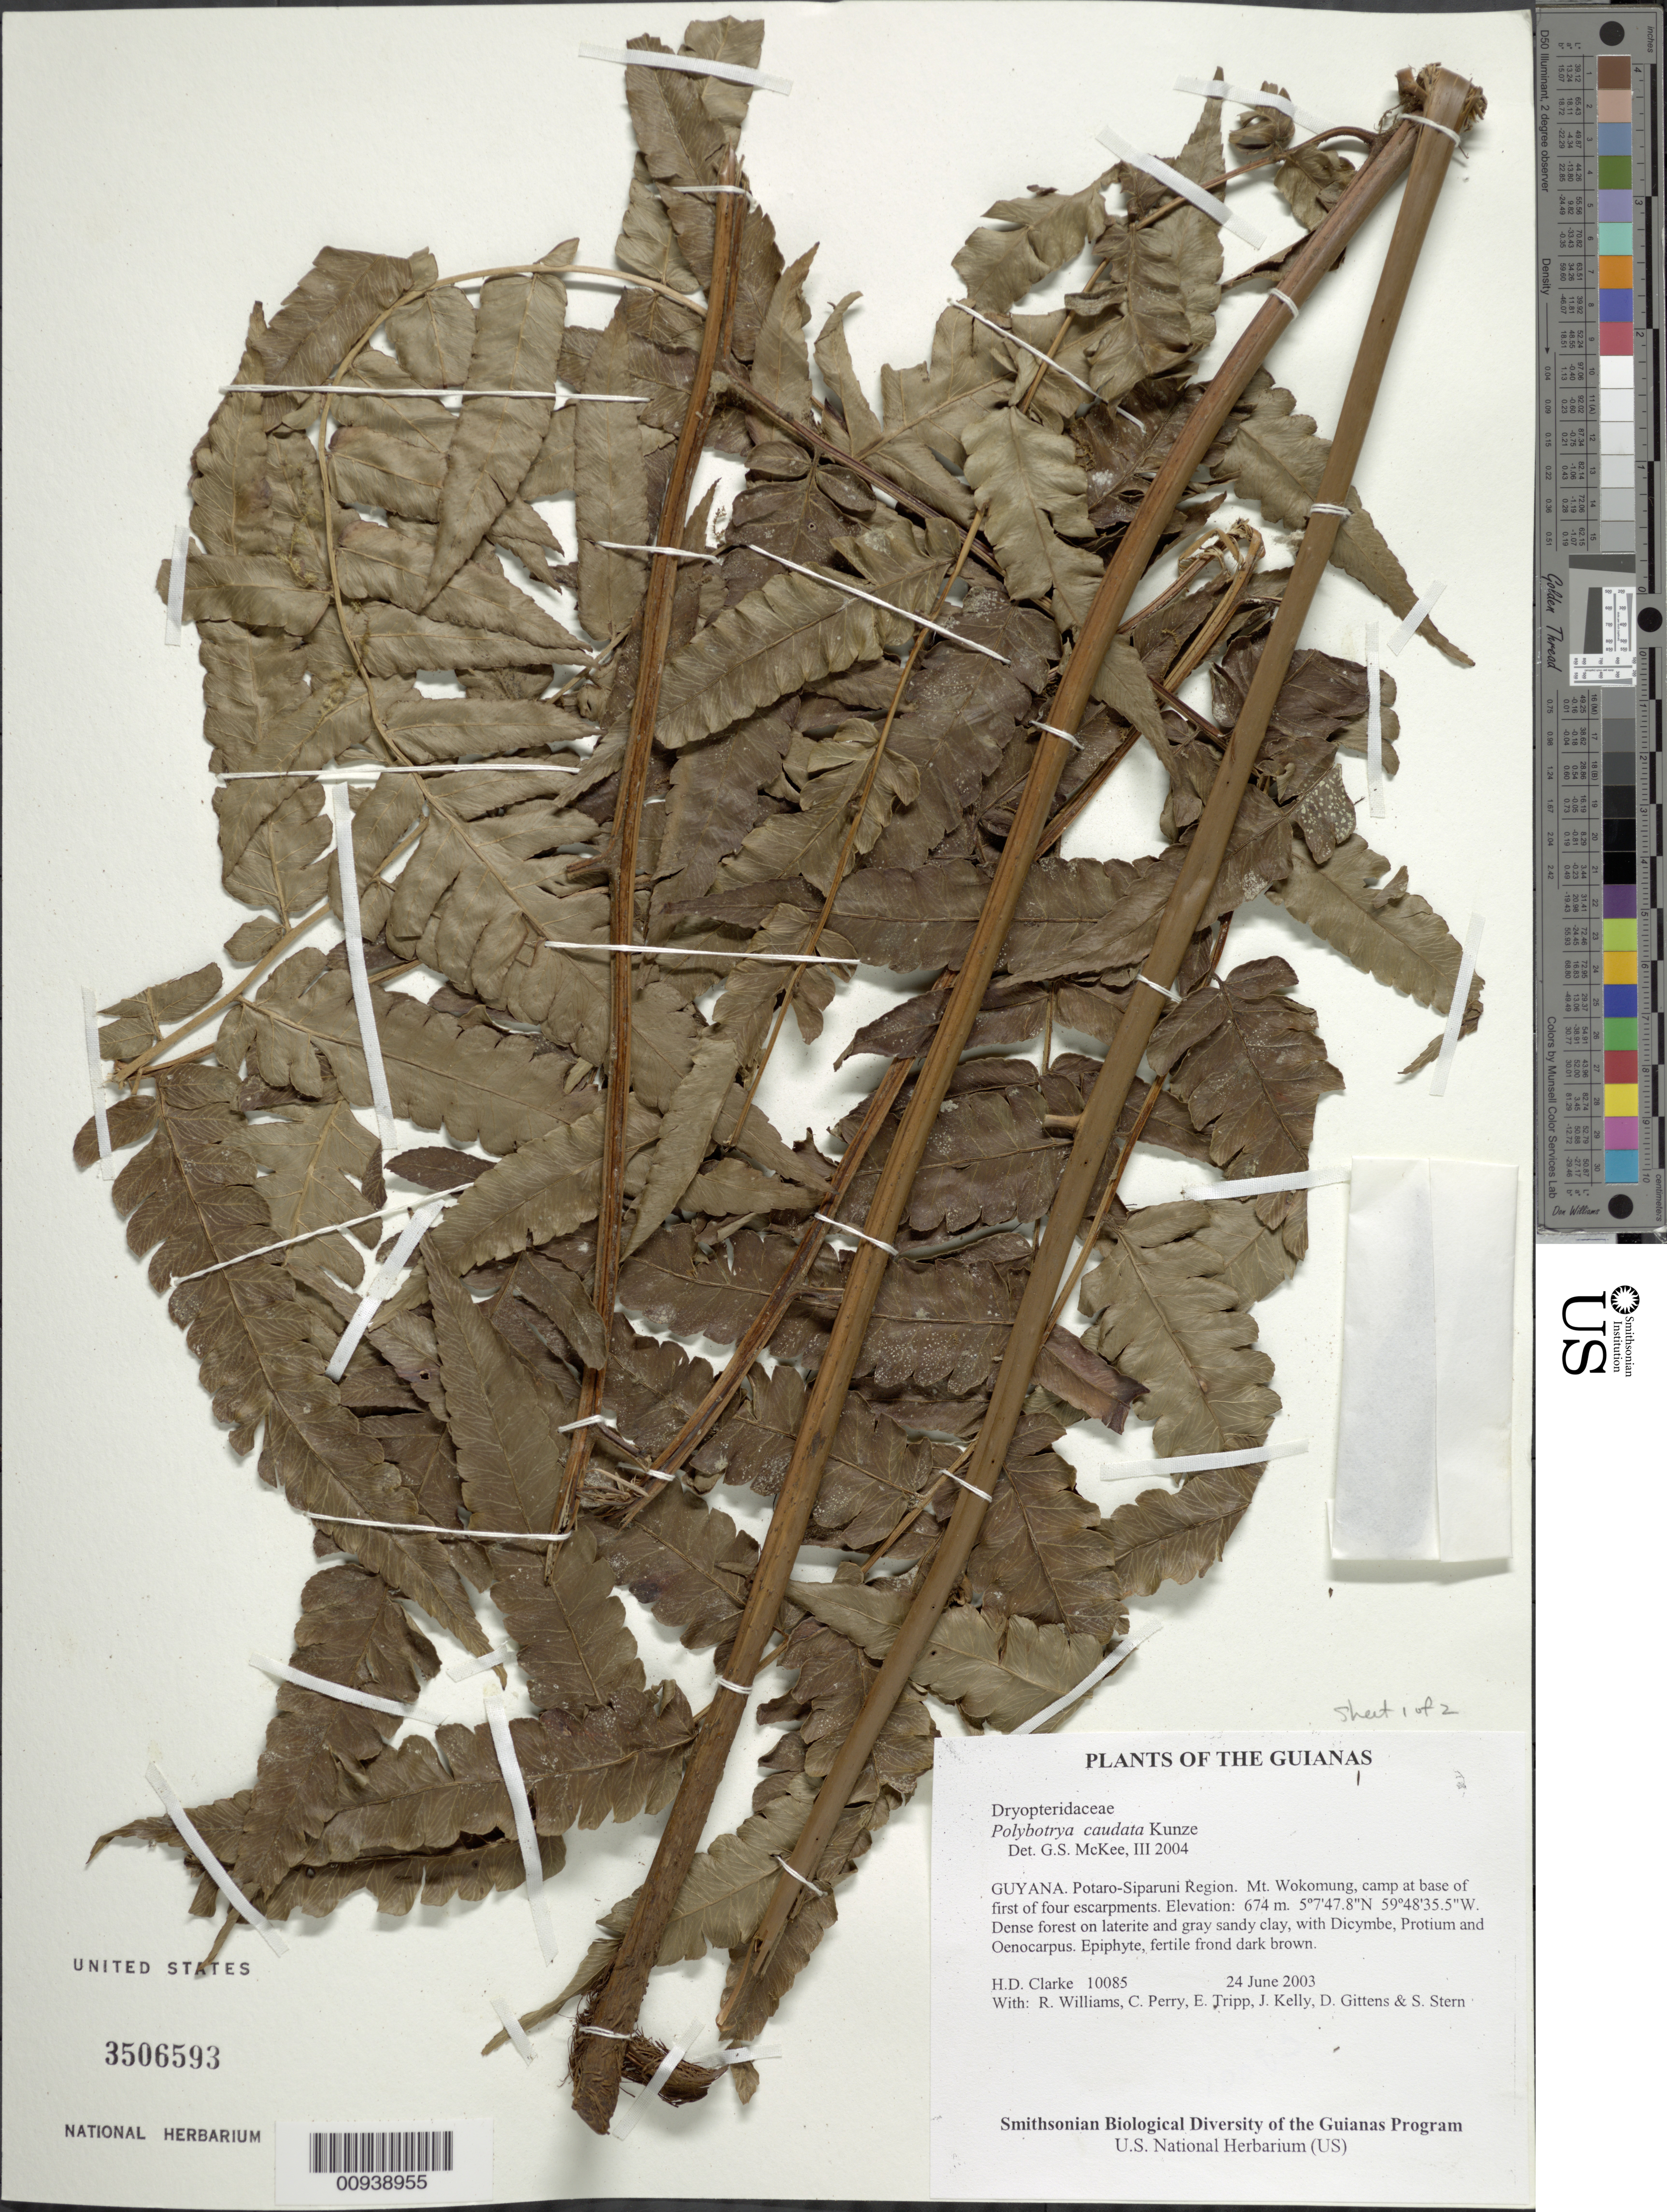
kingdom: Plantae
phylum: Tracheophyta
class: Polypodiopsida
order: Polypodiales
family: Dryopteridaceae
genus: Polybotrya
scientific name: Polybotrya caudata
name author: Kunze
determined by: McKee, G. S., (US), NMNH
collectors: H. D. Clarke, R. Williams, C. Perry, E. Tripp, J. Kelly, D. Gittens & S. R. Stern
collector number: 10085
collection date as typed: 24 June 2003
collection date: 2003-06-24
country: Guyana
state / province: Potaro-Siparuni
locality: Mt. Wokomung, camp at base of first of four escarpments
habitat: Dense forest on laterite and gray sandy clay, with Dicymbe, Protium and Oenocarpus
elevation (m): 674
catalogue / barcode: US 3506593